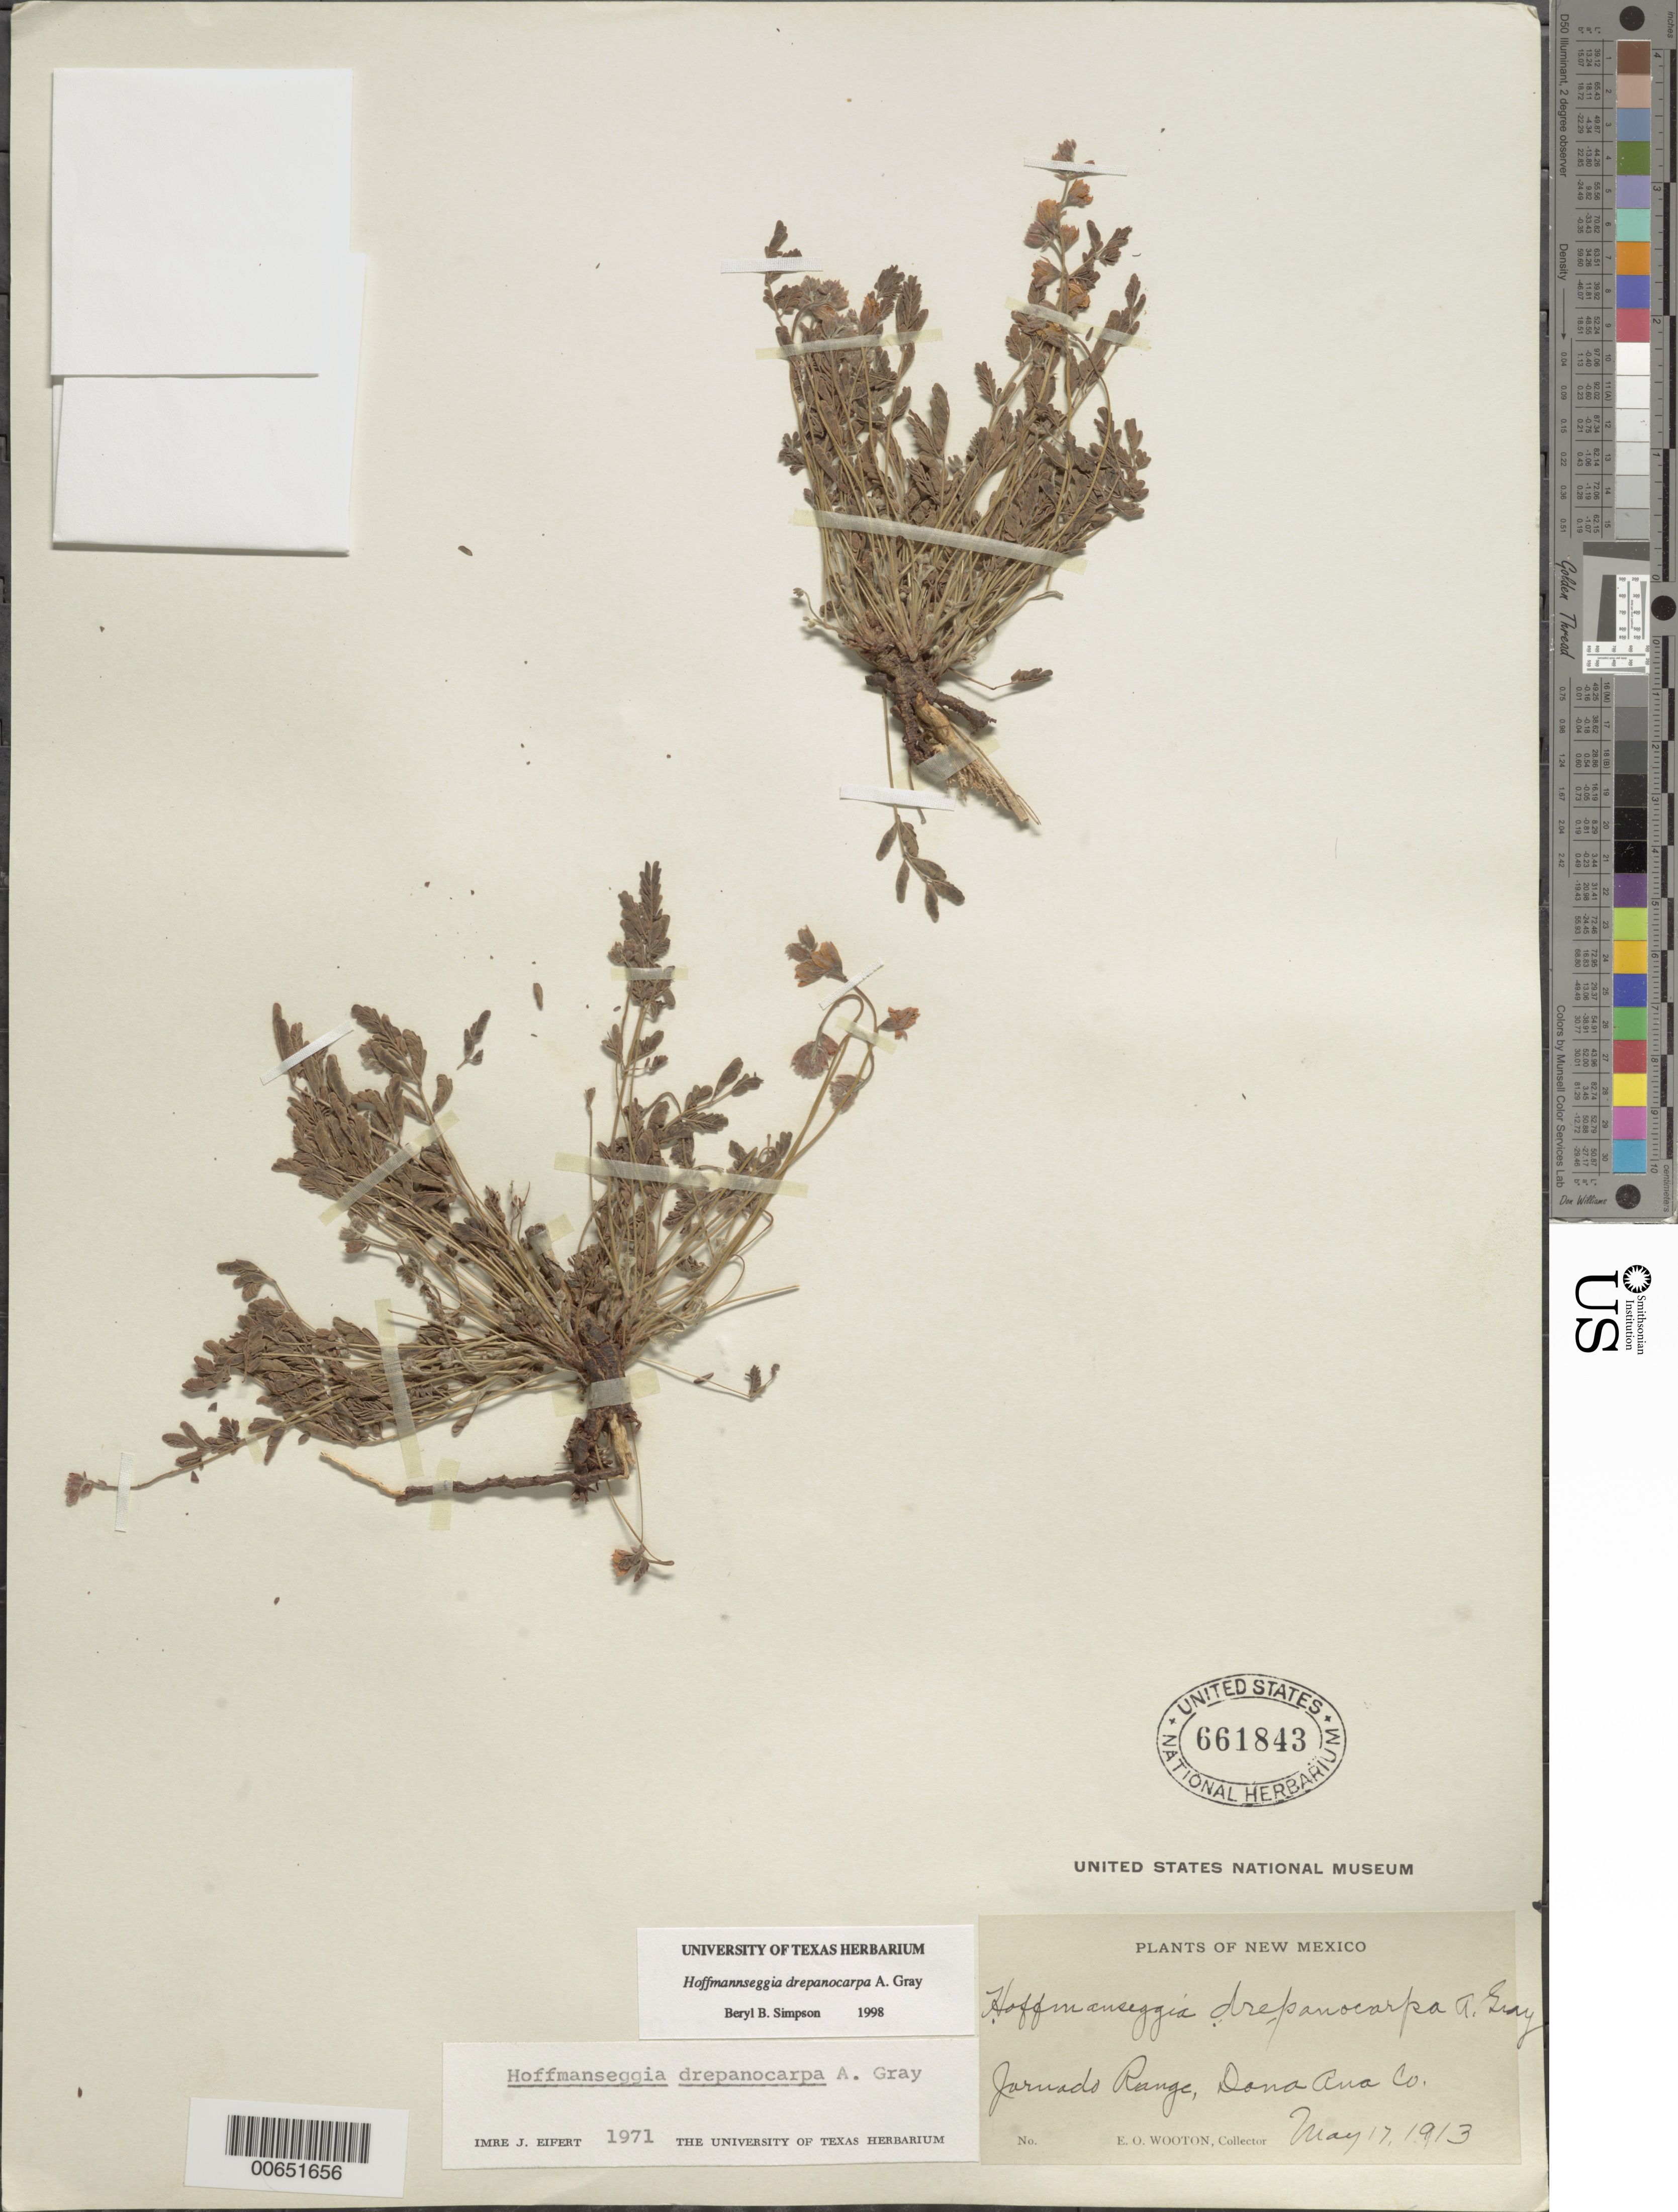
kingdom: Plantae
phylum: Tracheophyta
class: Magnoliopsida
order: Fabales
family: Fabaceae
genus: Hoffmannseggia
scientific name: Hoffmannseggia drepanocarpa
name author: A. Gray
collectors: E. O. Wooton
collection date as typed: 17 May 1913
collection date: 1913-05-17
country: United States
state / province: New Mexico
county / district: Dona Ana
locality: Jarnado Range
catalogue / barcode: US 661843